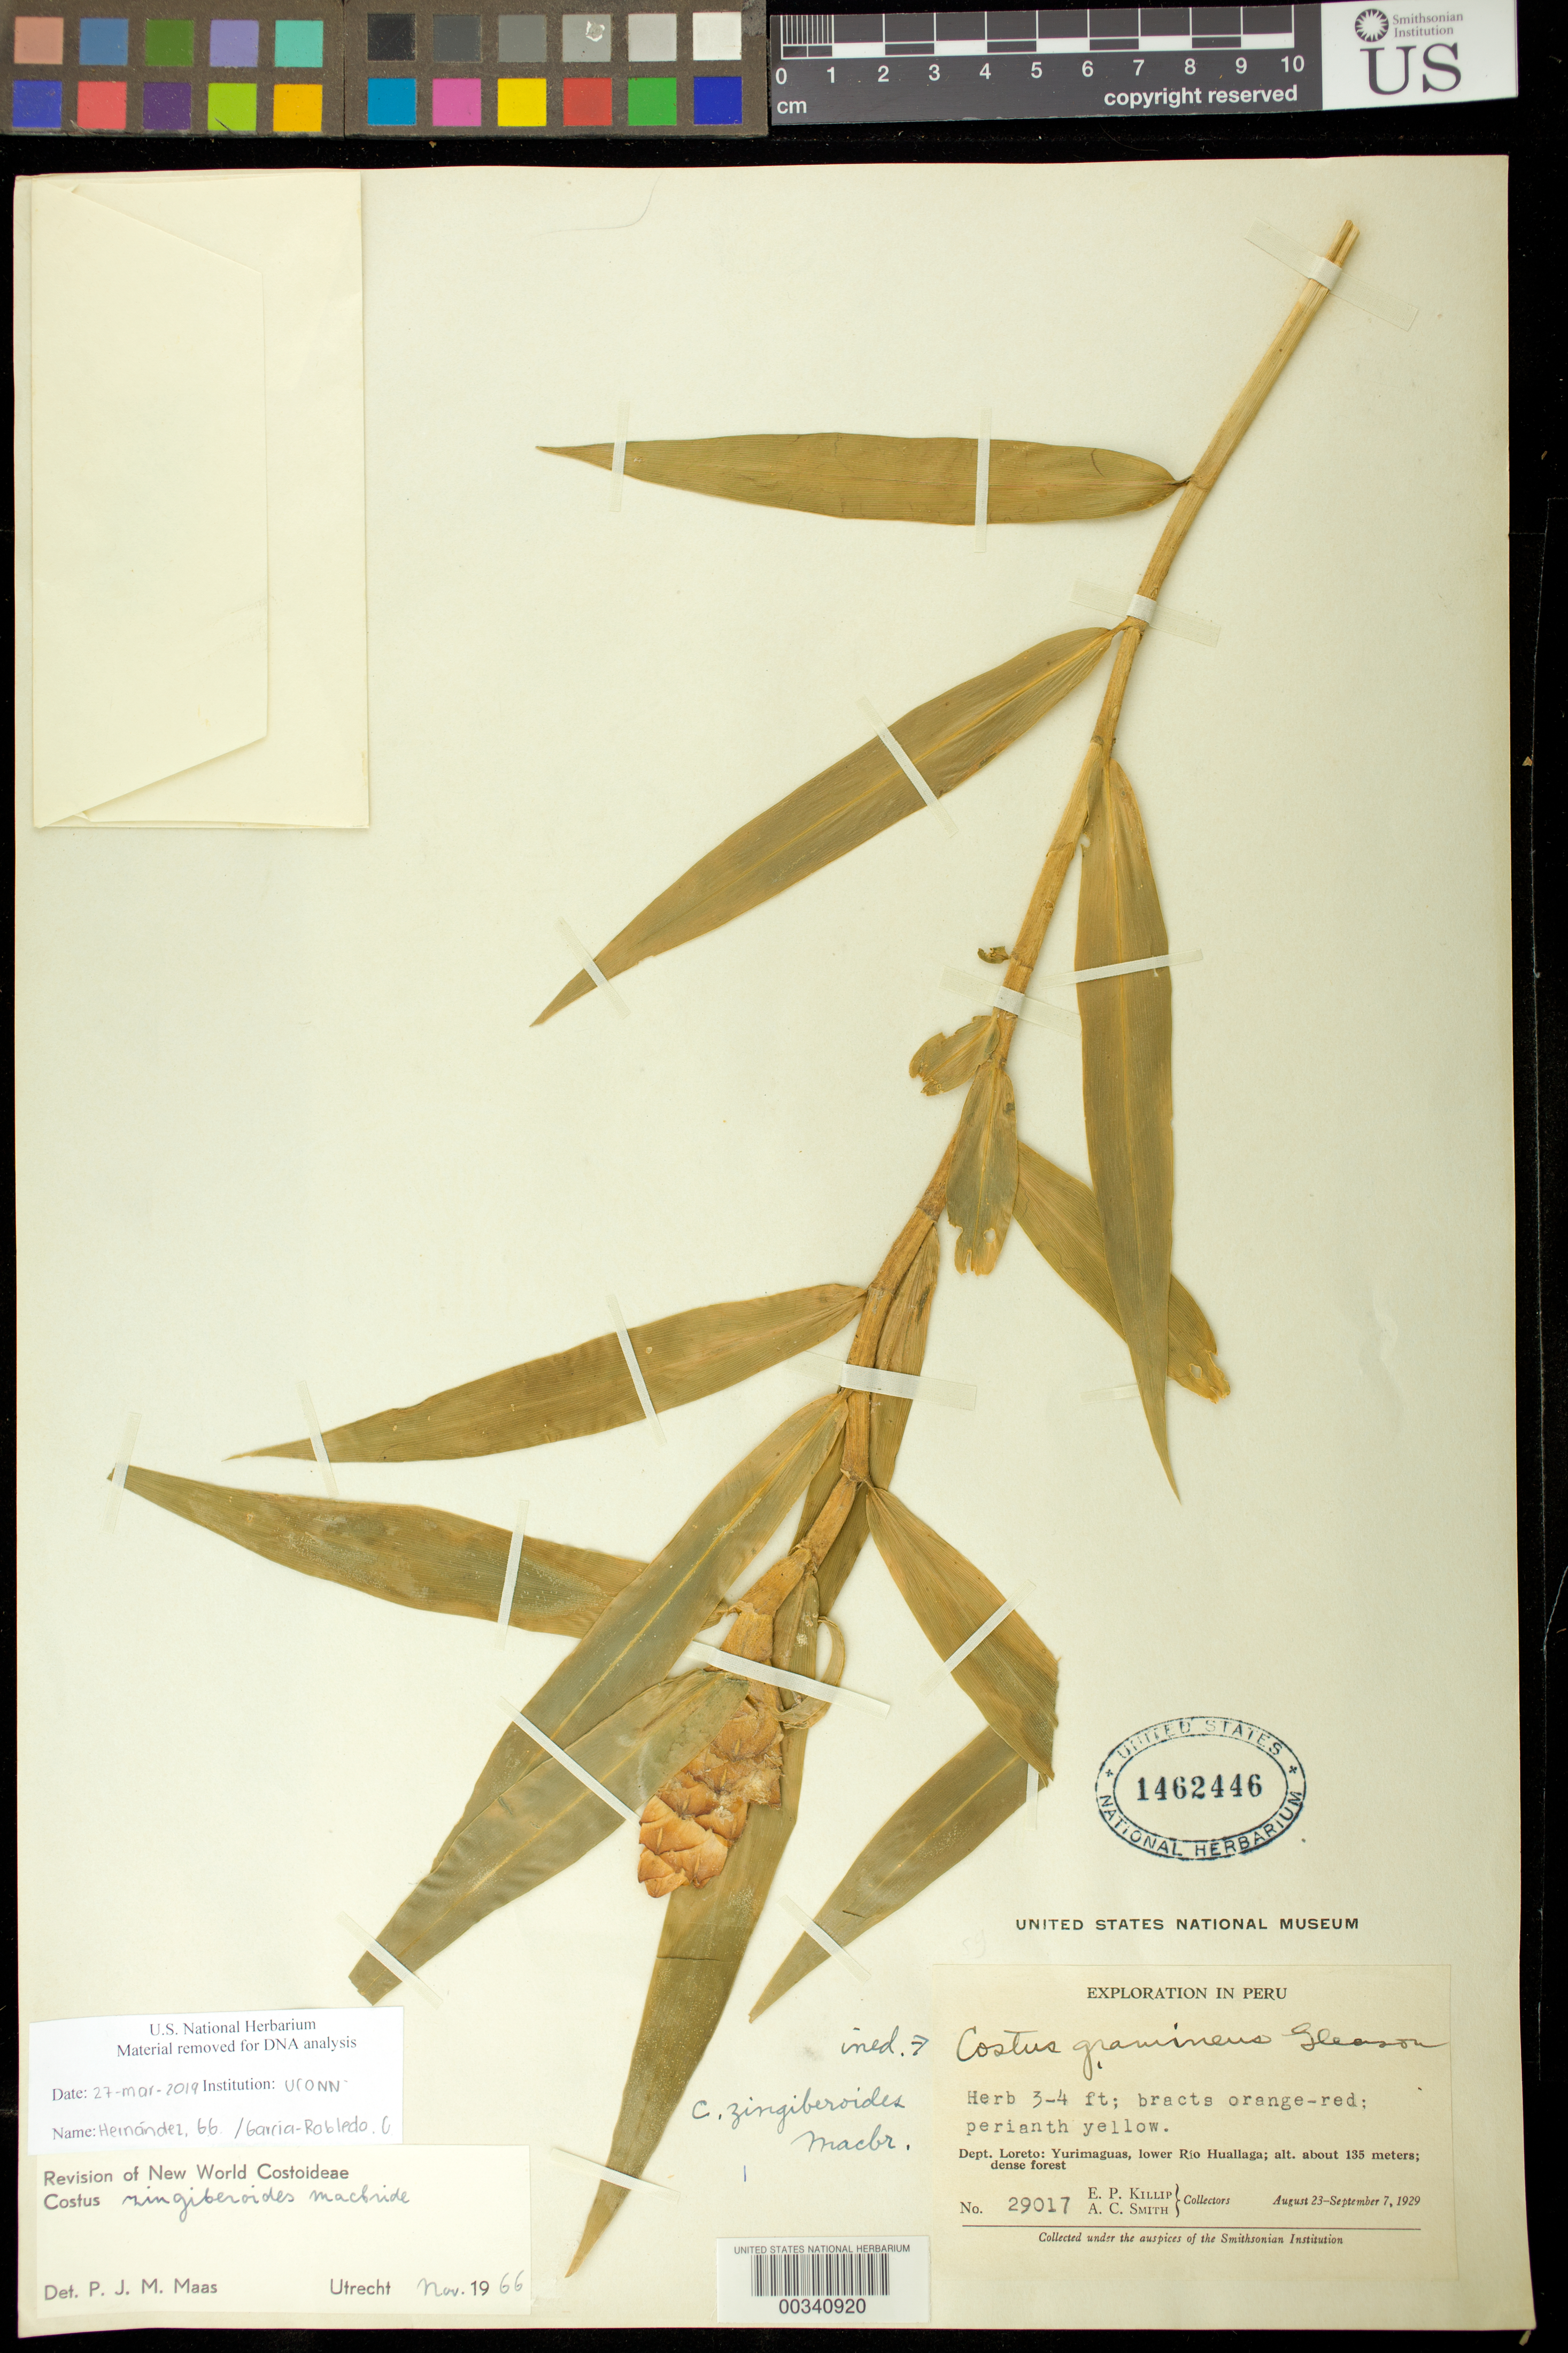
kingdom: Plantae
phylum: Tracheophyta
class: Liliopsida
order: Zingiberales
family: Costaceae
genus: Costus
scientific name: Costus zingiberoides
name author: J.F. Macbr.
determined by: Maas, Paul J. M.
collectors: E. P. Killip & A. C. Smith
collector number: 29017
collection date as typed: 23 Aug 1929 to 07 Sep 1929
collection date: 1929-08-23/1929-09-07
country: Peru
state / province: Loreto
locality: Yuimaguas, lower rio huallaga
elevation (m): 135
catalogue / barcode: US 1462446